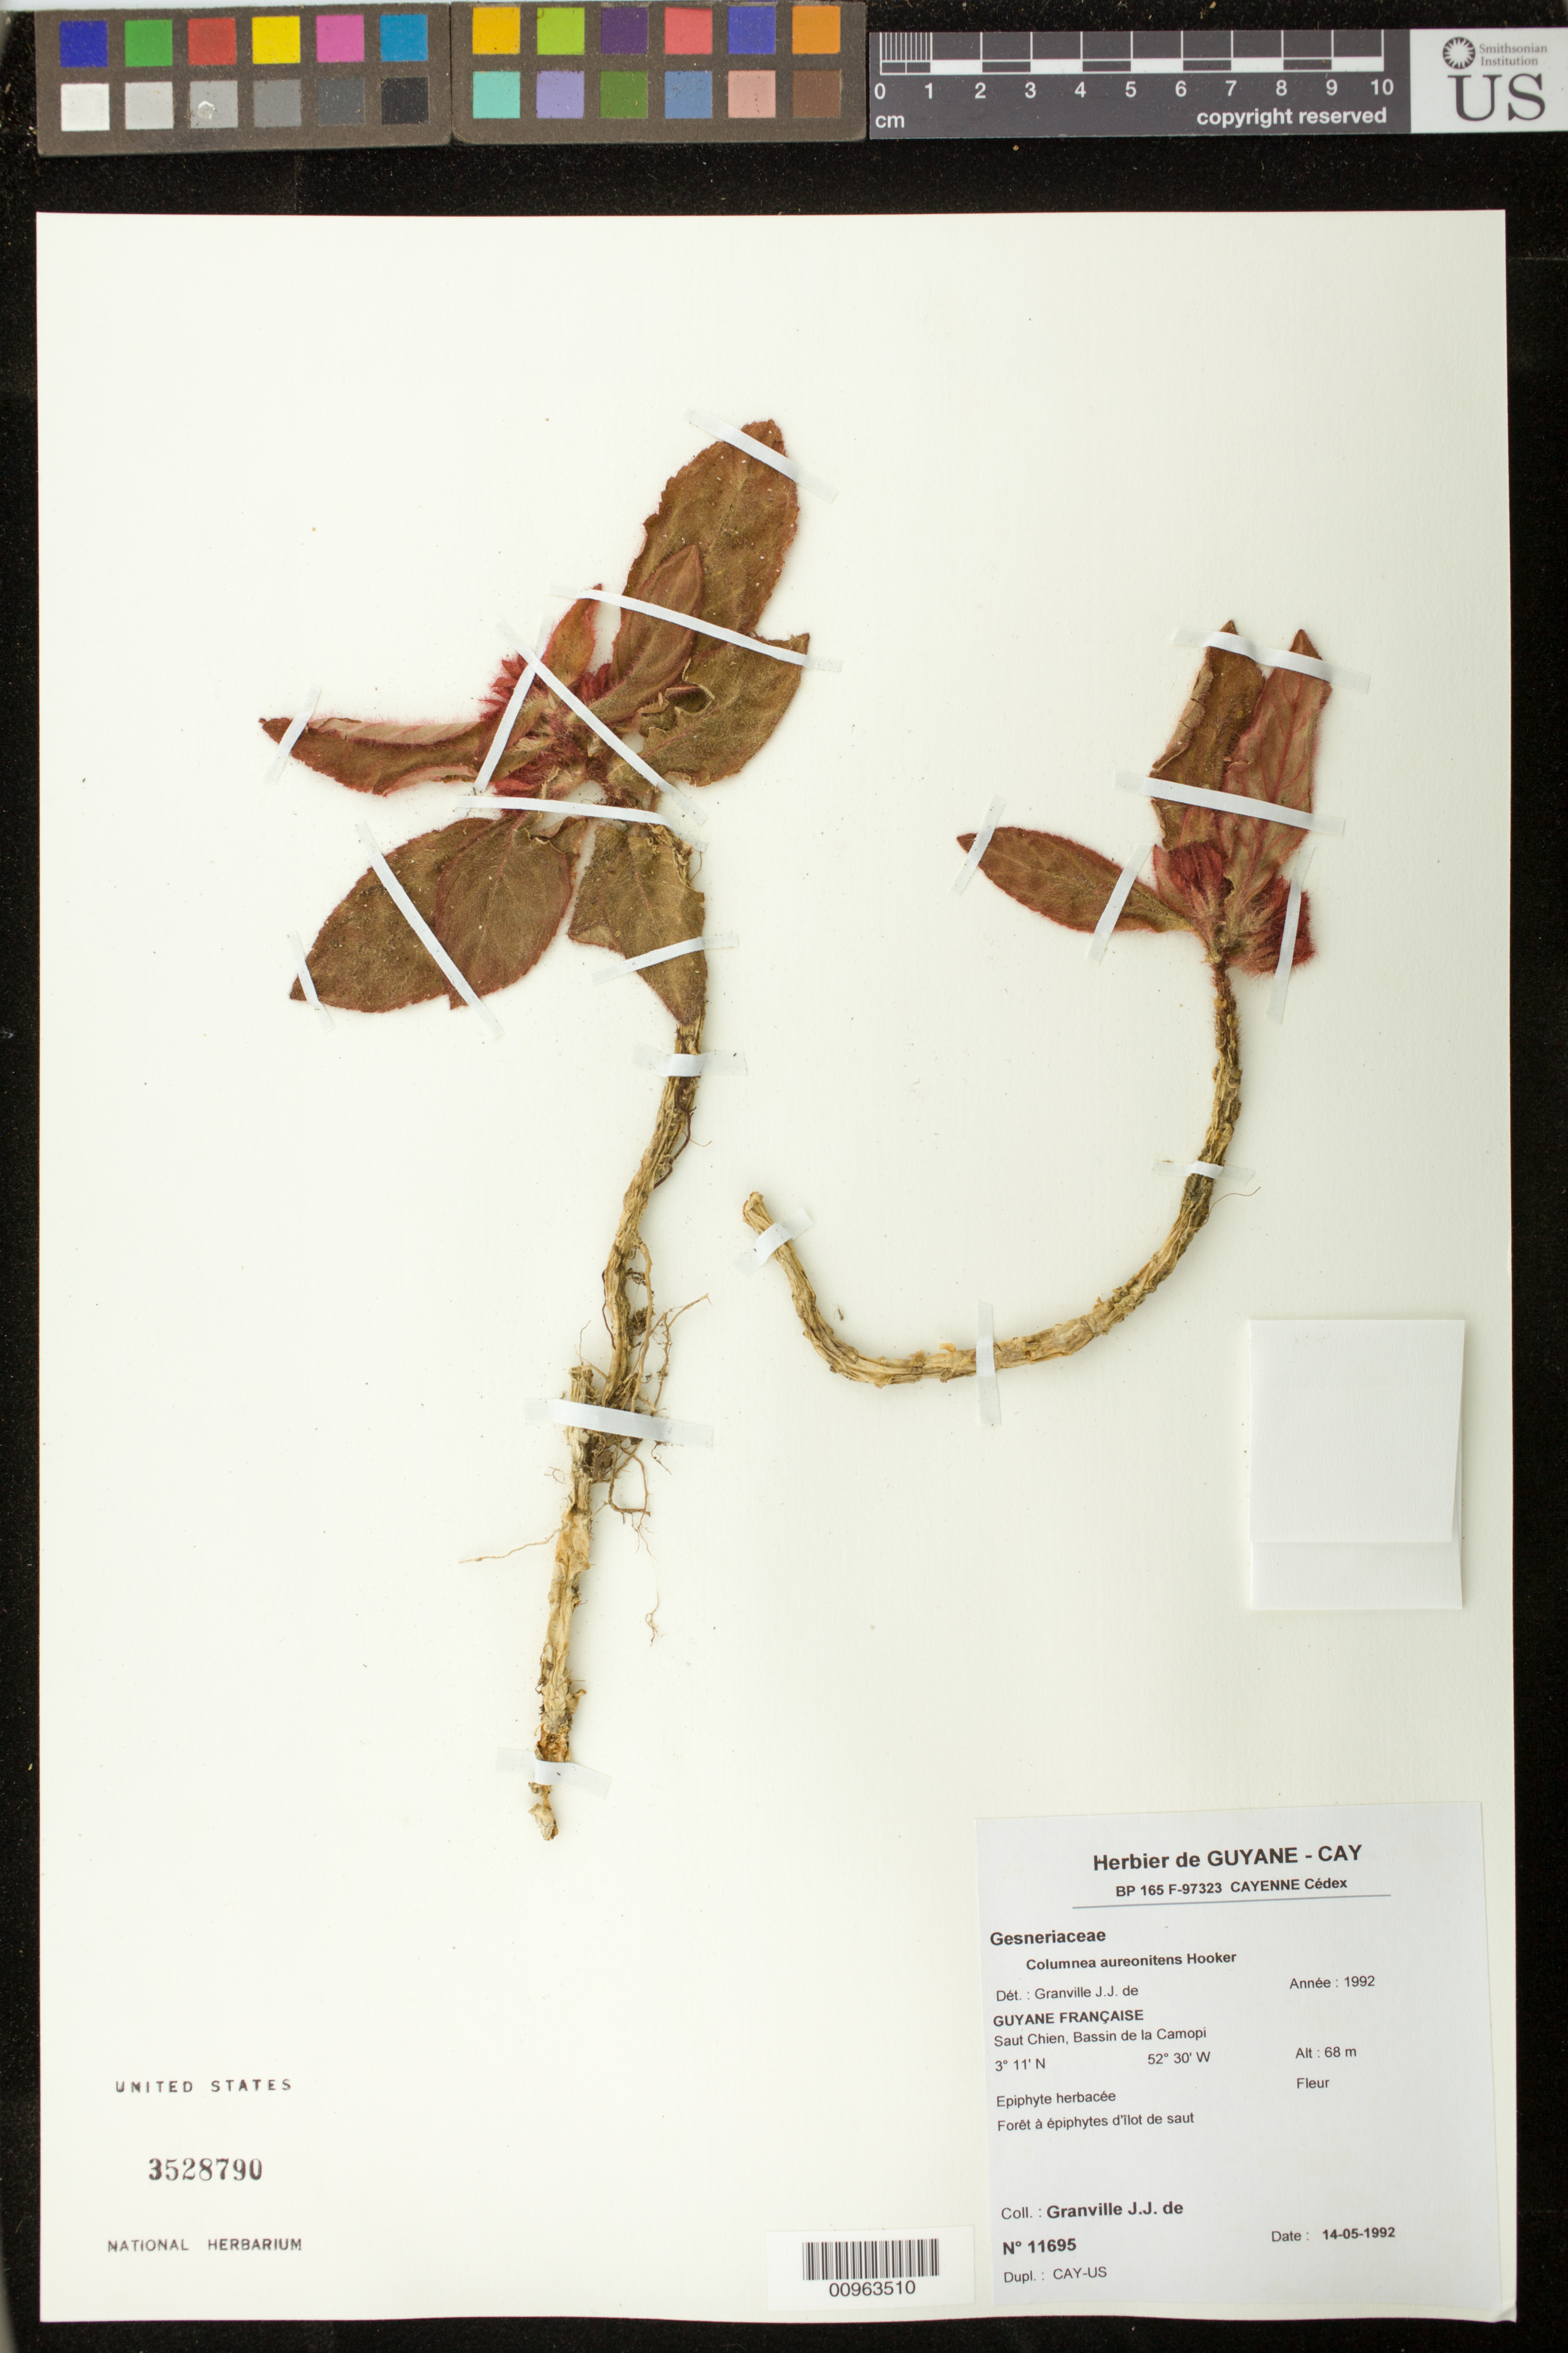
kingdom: Plantae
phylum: Tracheophyta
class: Magnoliopsida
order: Lamiales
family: Gesneriaceae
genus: Columnea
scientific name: Columnea aureonitens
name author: Hook.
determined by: Granville, J. J. de, (CAY), Institut de Recherche pour le Developpement (IRD) (FRENCH GUIANA)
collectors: J.-J. de Granville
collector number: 11695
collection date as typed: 14-May-92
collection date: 1992-05-14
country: French Guiana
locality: Saut Chien, Bassin de la Camopi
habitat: Foret a epipytes d'ilot de saut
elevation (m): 68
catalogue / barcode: US 3528790